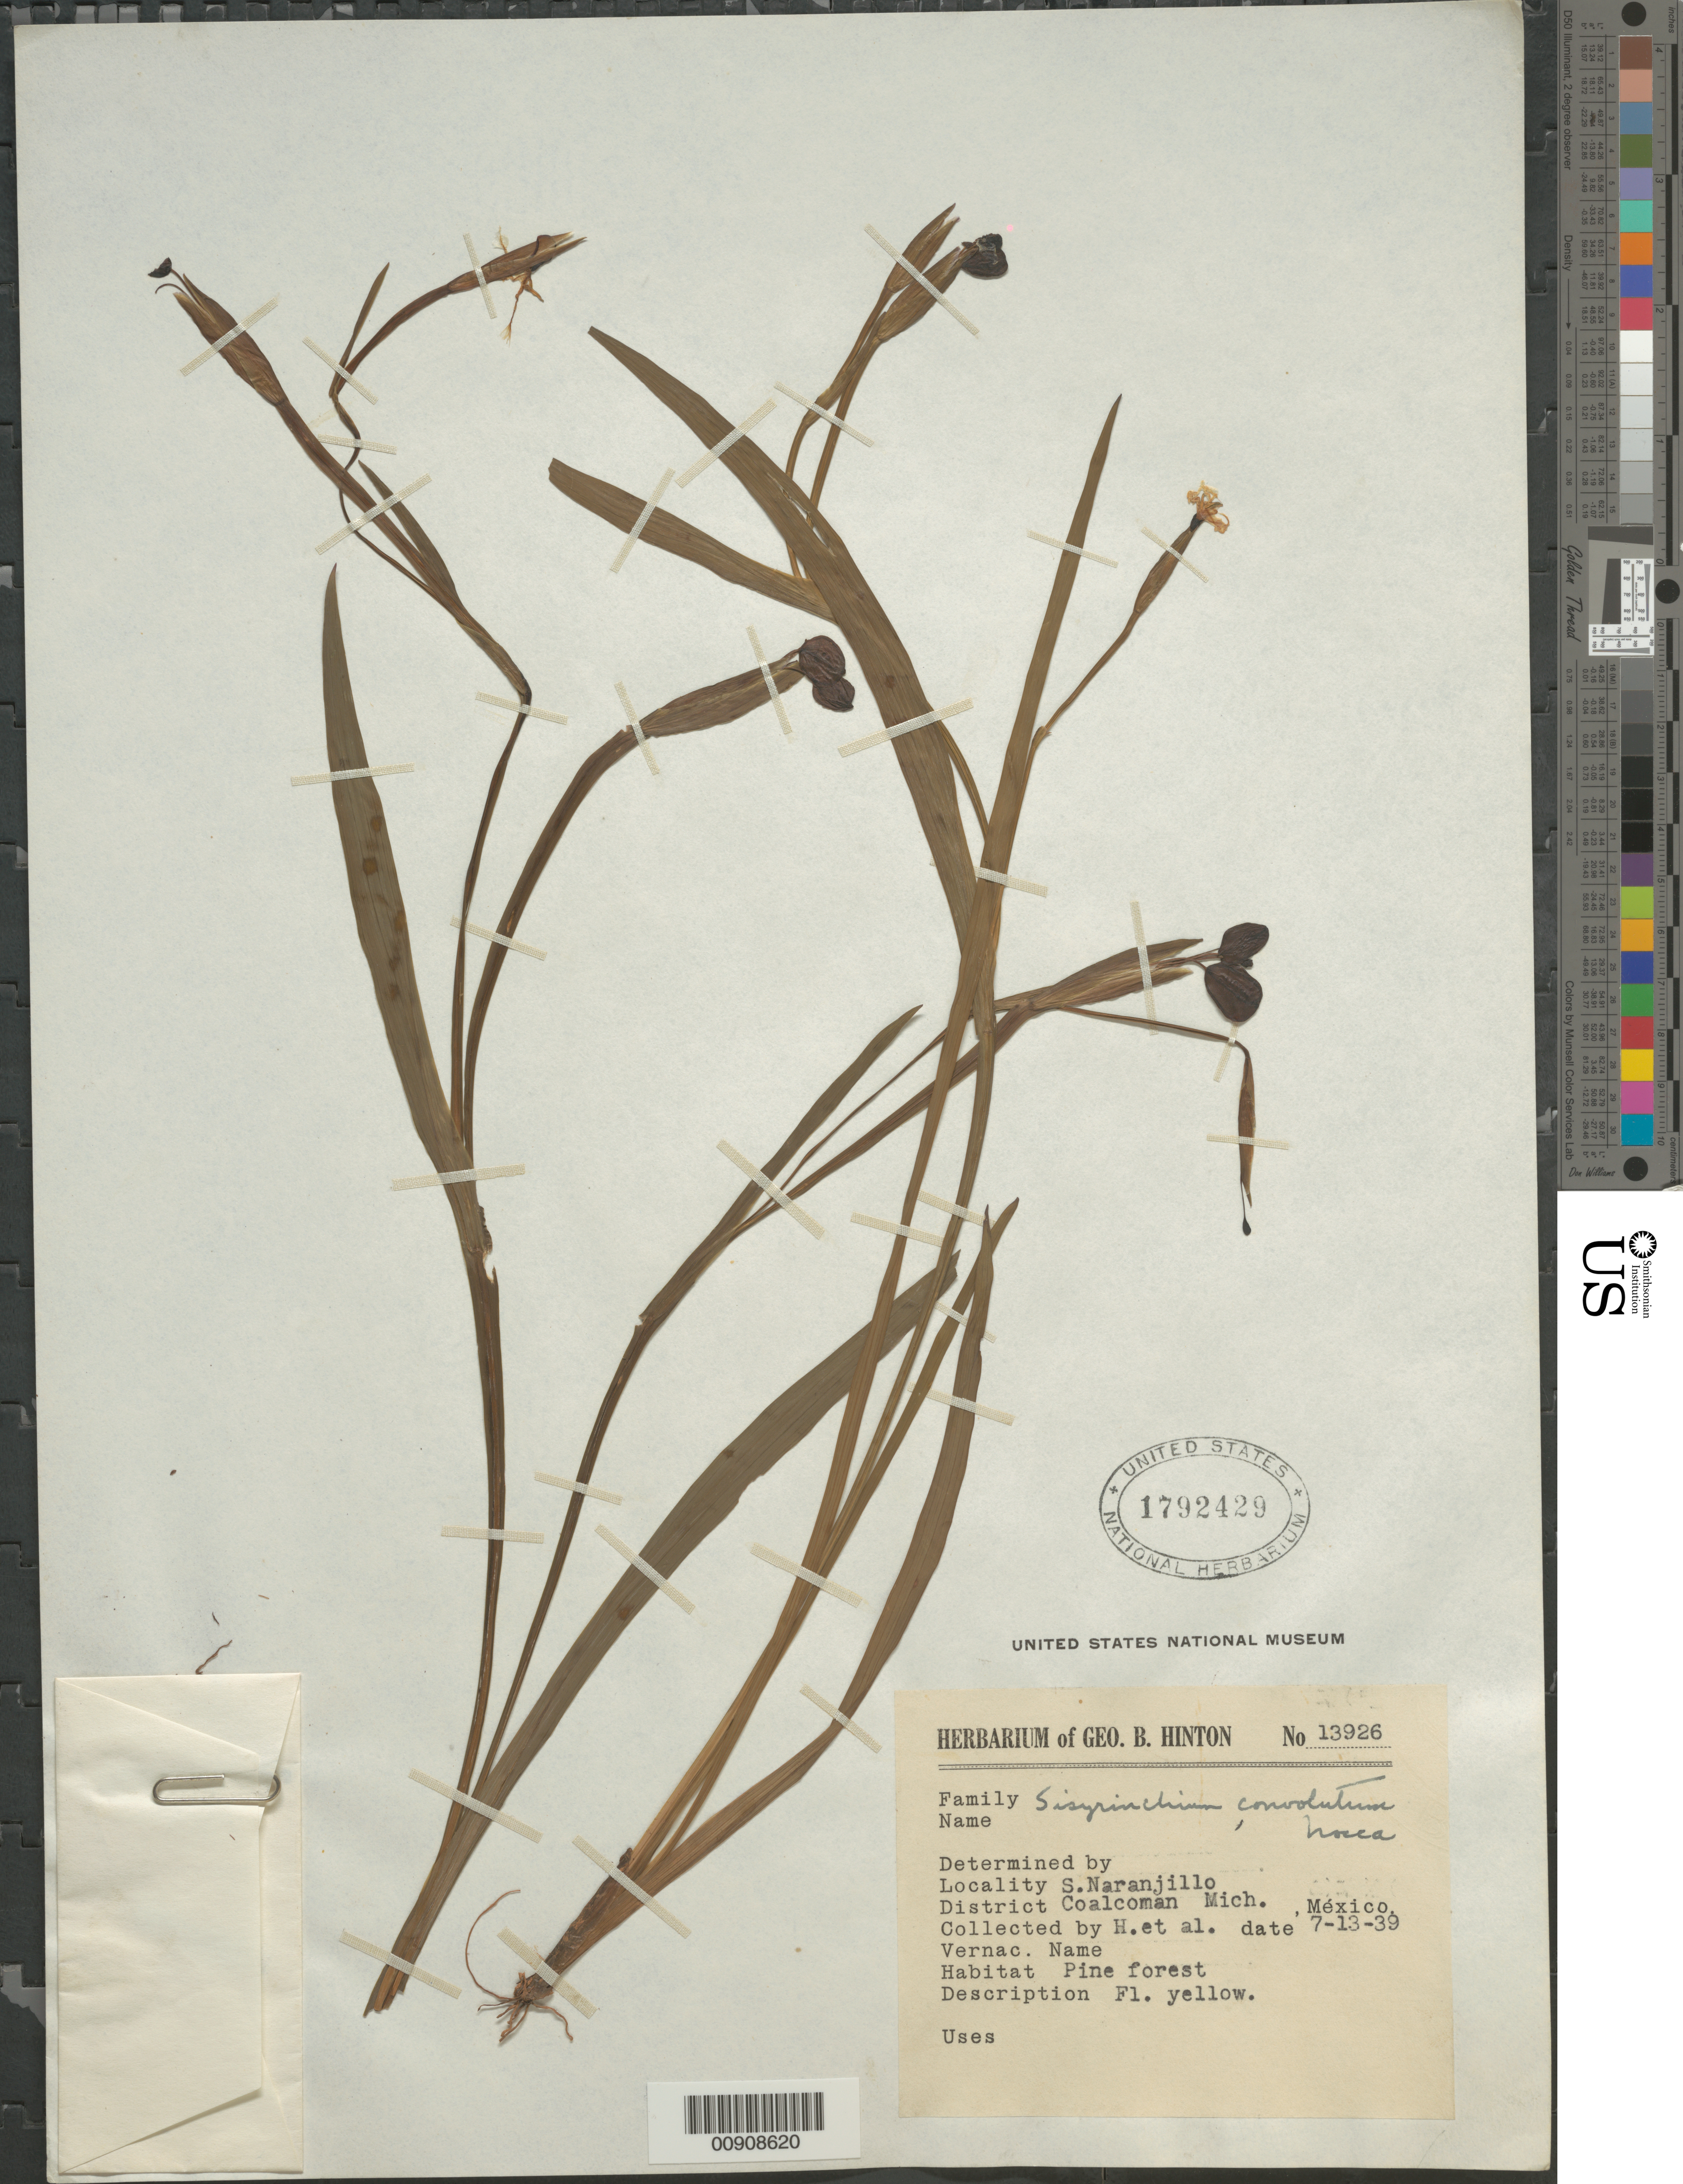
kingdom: Plantae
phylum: Tracheophyta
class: Liliopsida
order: Asparagales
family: Iridaceae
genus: Sisyrinchium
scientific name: Sisyrinchium convolutum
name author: Nocca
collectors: G. B. Hinton & et al.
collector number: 13926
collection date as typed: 13 Jul 1939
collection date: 1939-07-13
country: Mexico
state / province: Michoacán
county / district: Coalcomán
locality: S. Naranjillo, District Coalcomán, Michoacán.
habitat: Pine forest.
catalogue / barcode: US 1792429